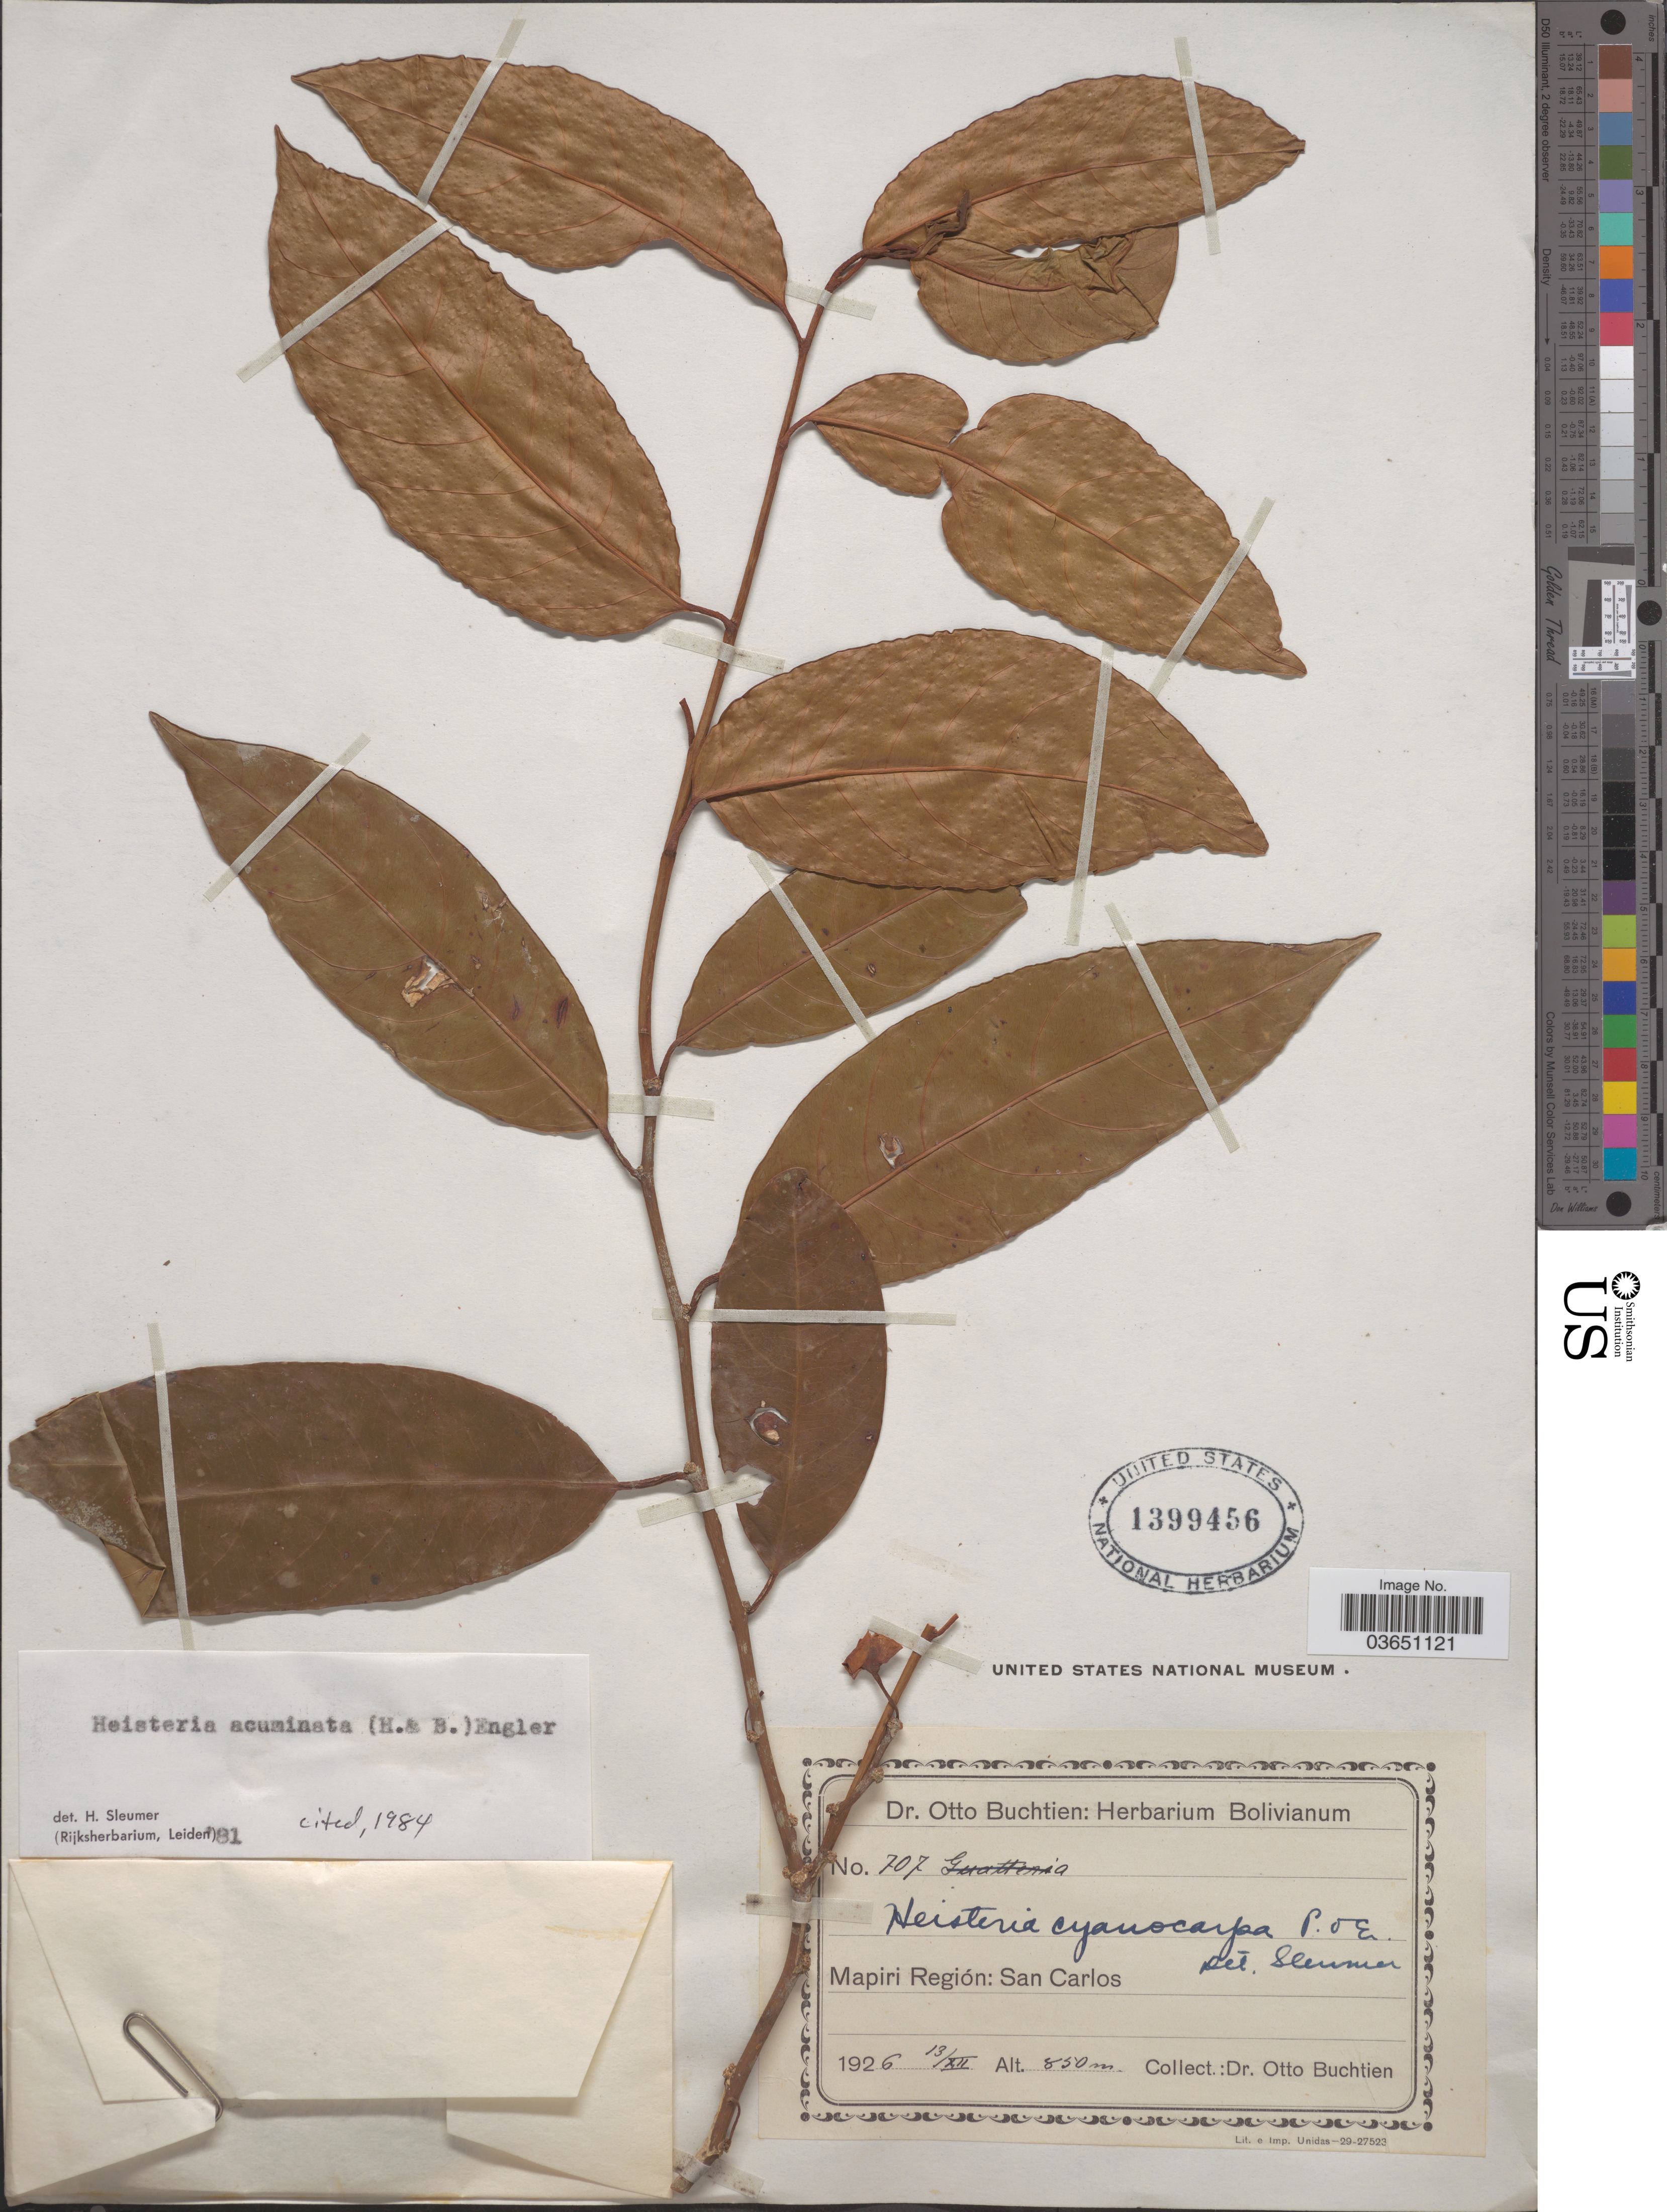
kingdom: Plantae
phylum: Tracheophyta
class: Magnoliopsida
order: Santalales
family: Erythropalaceae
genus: Heisteria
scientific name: Heisteria acuminata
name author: (Humb. & Bonpl.) Engl.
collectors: O. Buchtien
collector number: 707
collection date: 1926-12-13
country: Bolivia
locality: Mapiri Región: San Carlos.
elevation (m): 850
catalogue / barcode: US 1399456